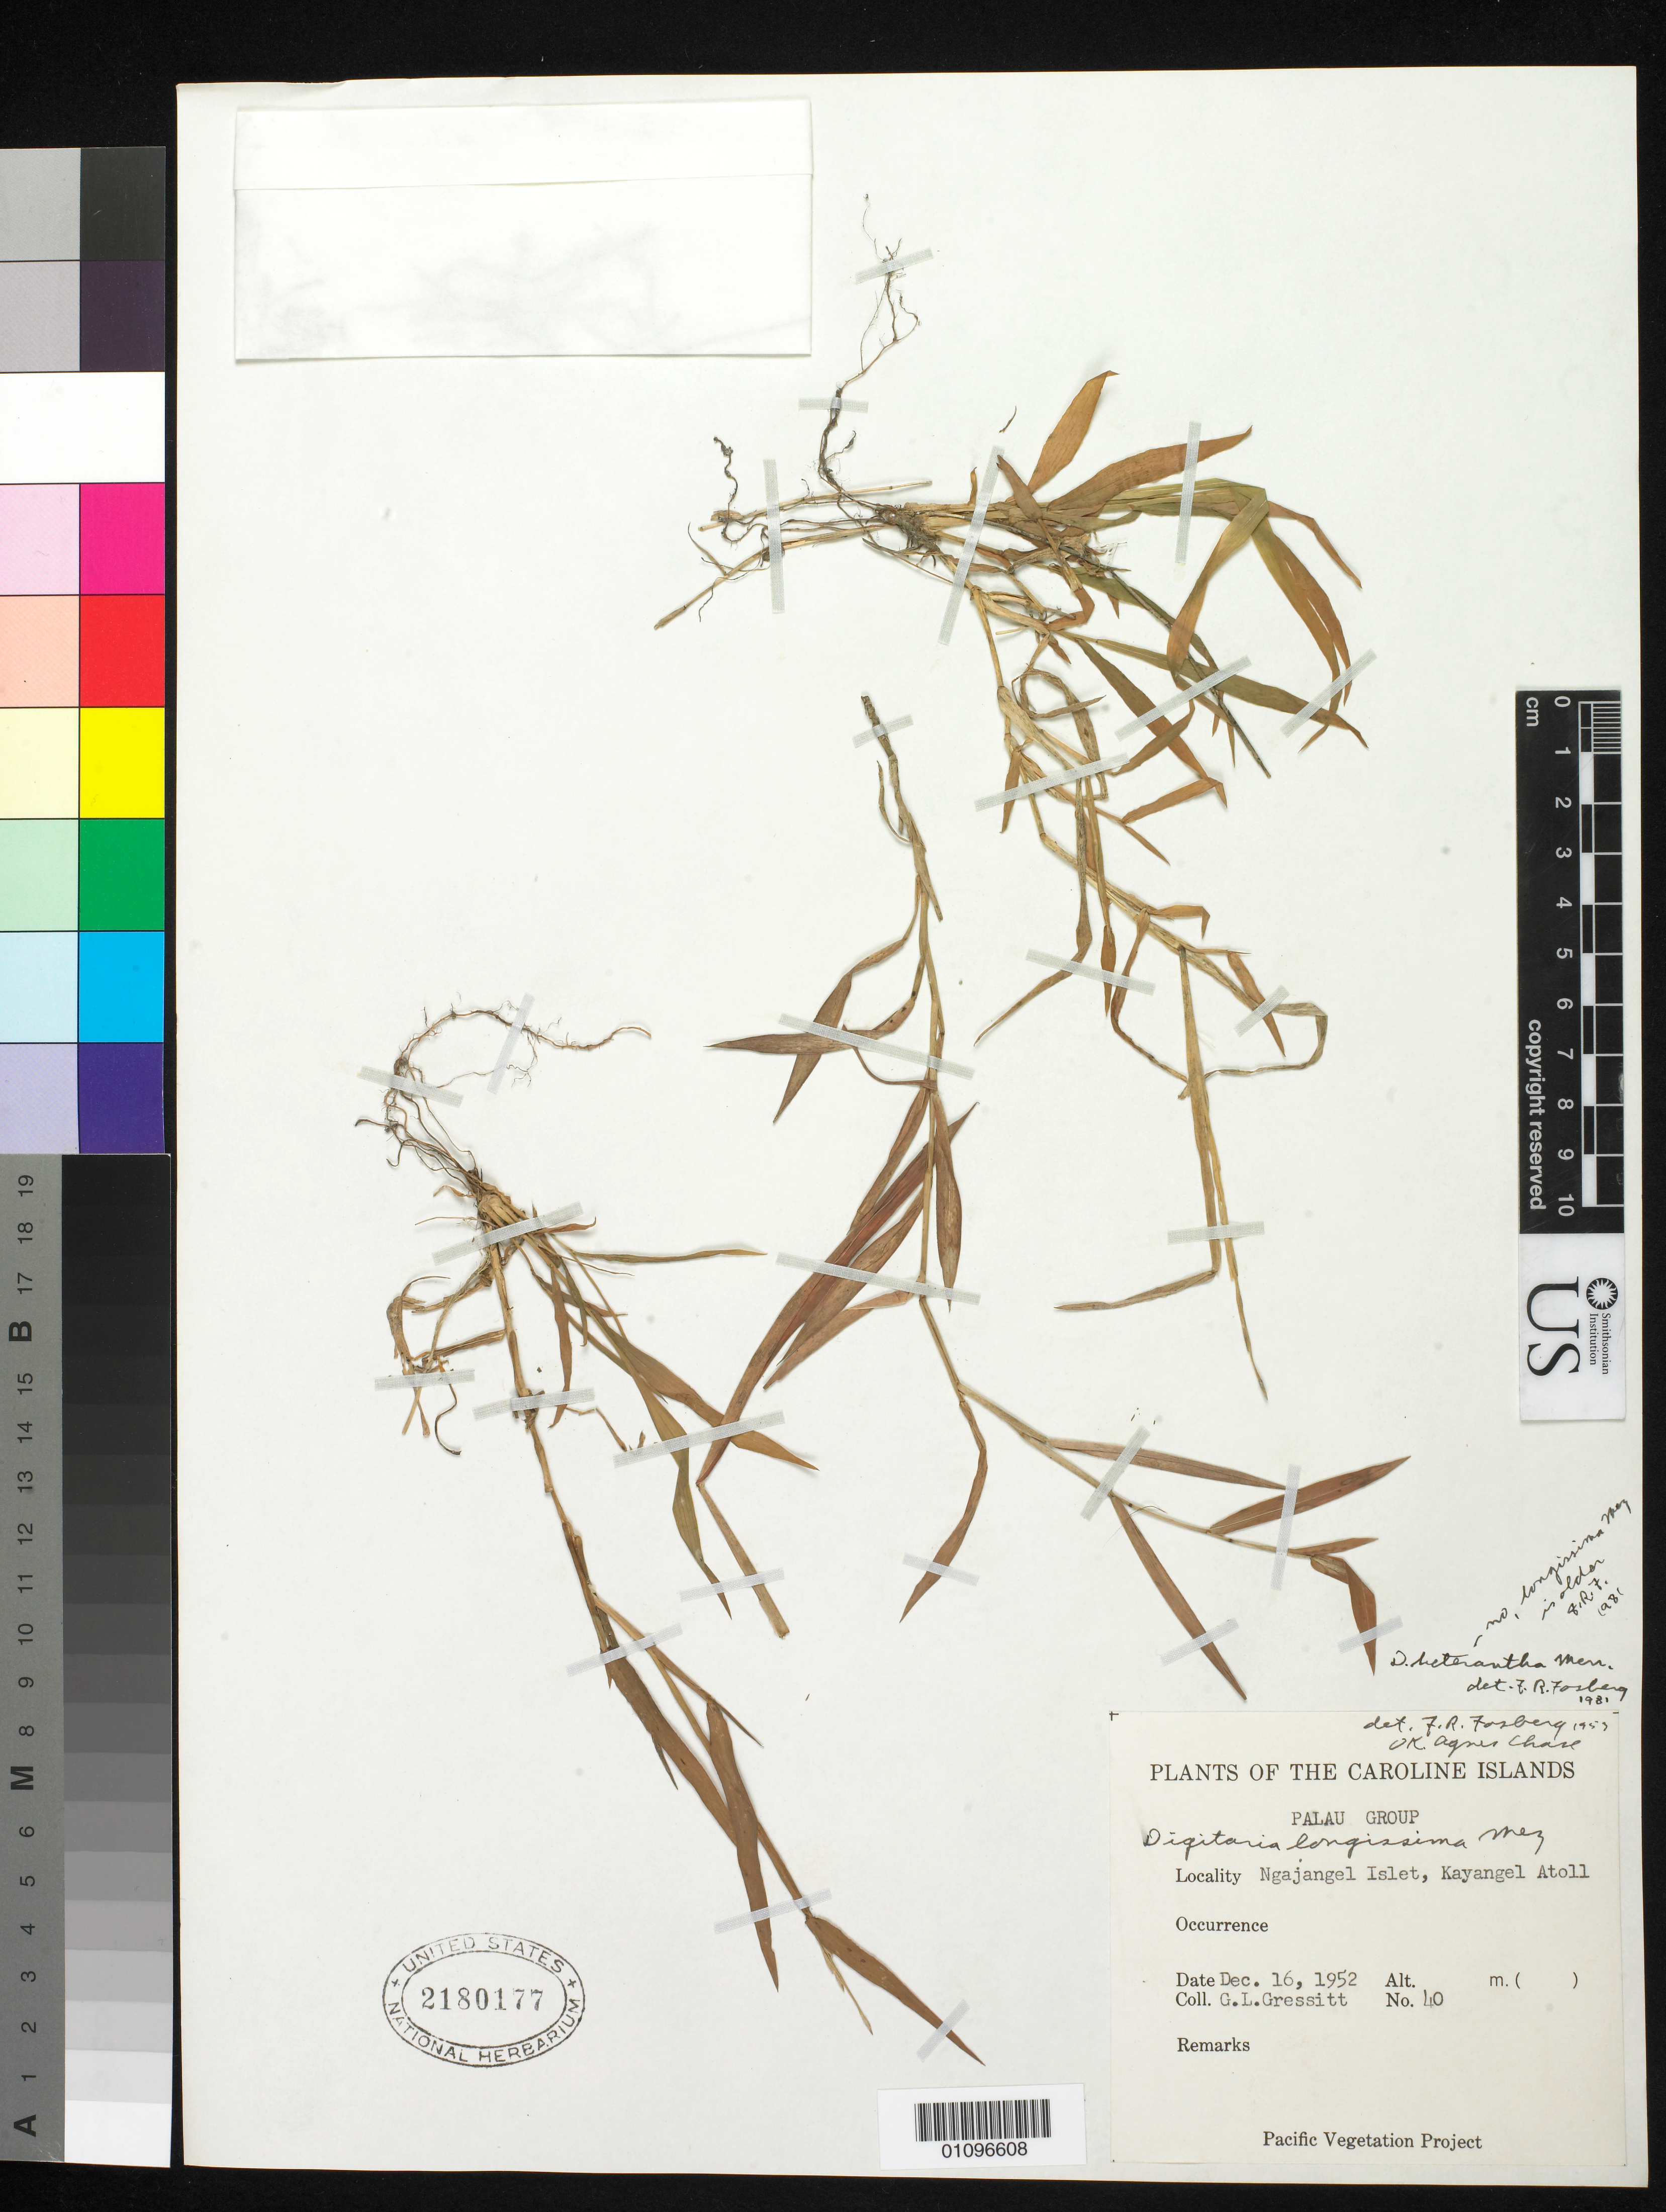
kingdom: Plantae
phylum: Tracheophyta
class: Liliopsida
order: Poales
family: Poaceae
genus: Digitaria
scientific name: Digitaria longissima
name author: Mez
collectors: G. Gressitt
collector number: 40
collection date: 1952-12-16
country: Palau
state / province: Kayangel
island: Ngcheangel [Kayangel] Atoll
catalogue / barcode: US 2180177